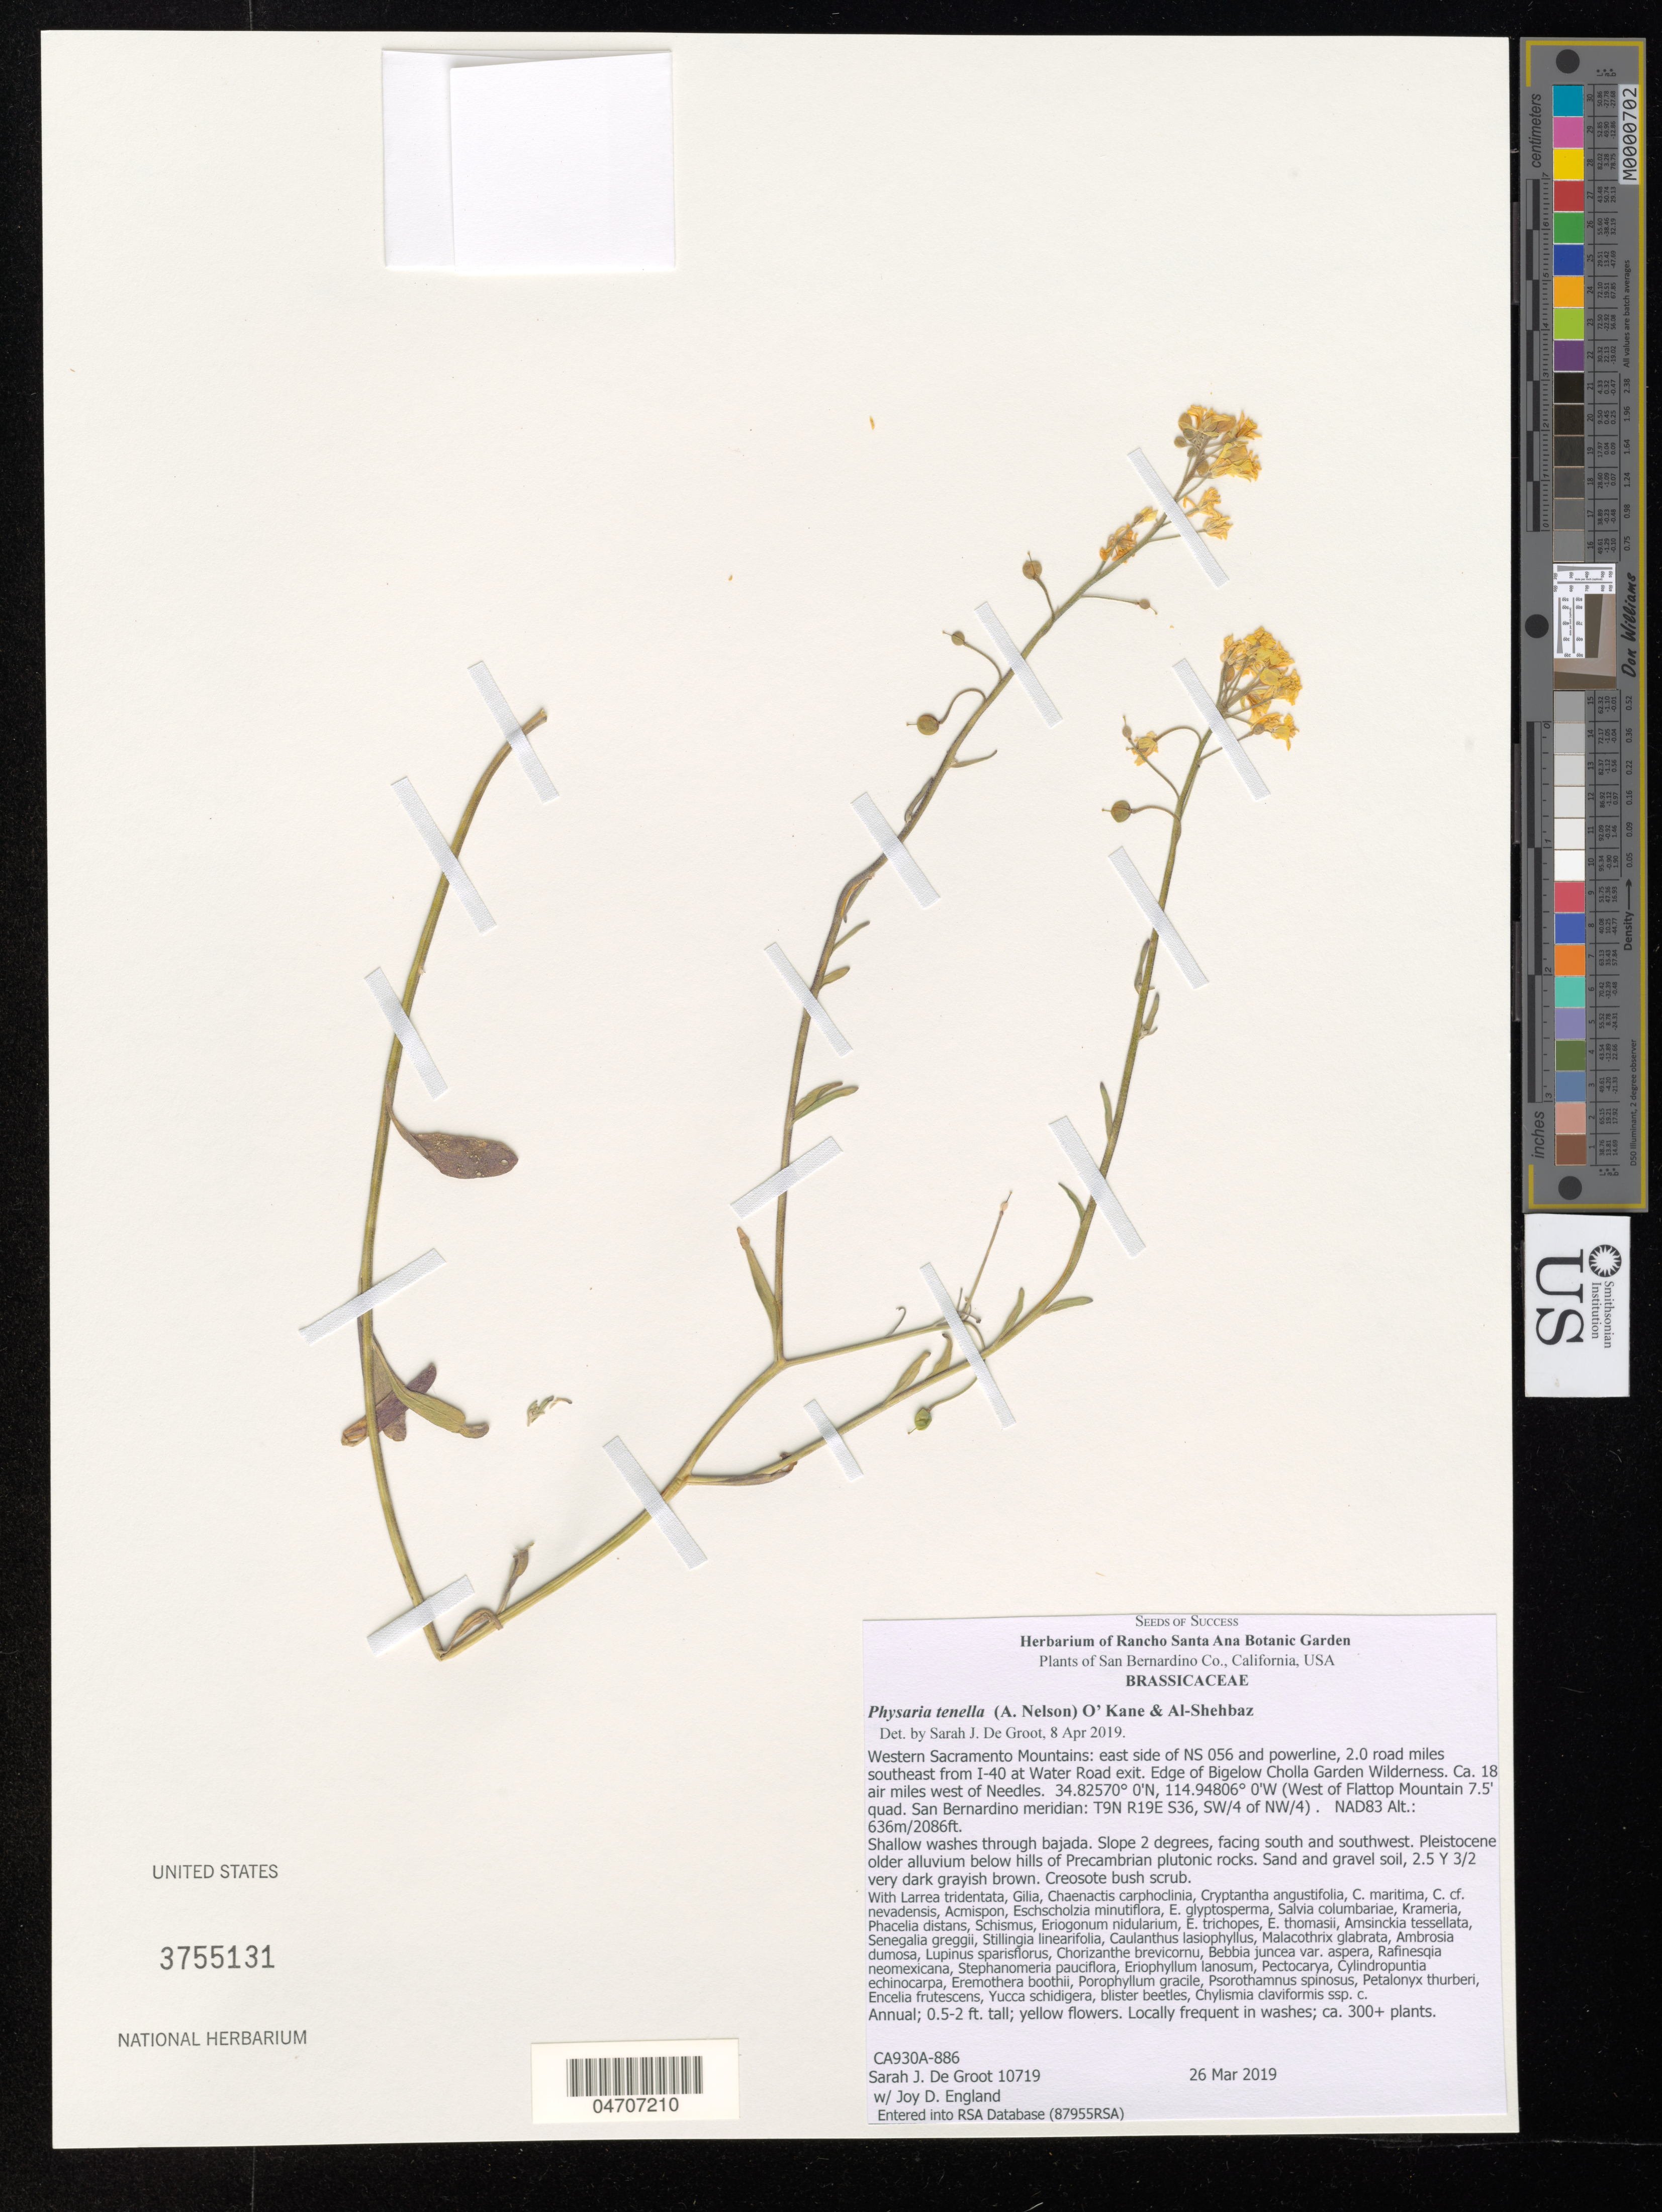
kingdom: Plantae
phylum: Tracheophyta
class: Magnoliopsida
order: Brassicales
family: Brassicaceae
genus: Physaria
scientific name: Physaria tenella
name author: (A. Nelson) O'Kane & Al-Shehbaz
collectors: S. De Groot & J. England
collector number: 10719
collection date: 2019-03-26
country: United States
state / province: California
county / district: San Bernardino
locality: San Bernardino Co. Western Sacramento Mountains: east side of NS 056 and powerline, 2.0 road miles southeast from I-40 at Water Road exit. Edge of Bigelow Cholla Garden Wilderness. Ca. 18 air miles west of Needles. (West of Flattop Mountain 7.5' quad. San Bernardino meridian: T9N R19E S36, SW/4 of NW/4). NAD83.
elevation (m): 636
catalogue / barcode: US 3755131